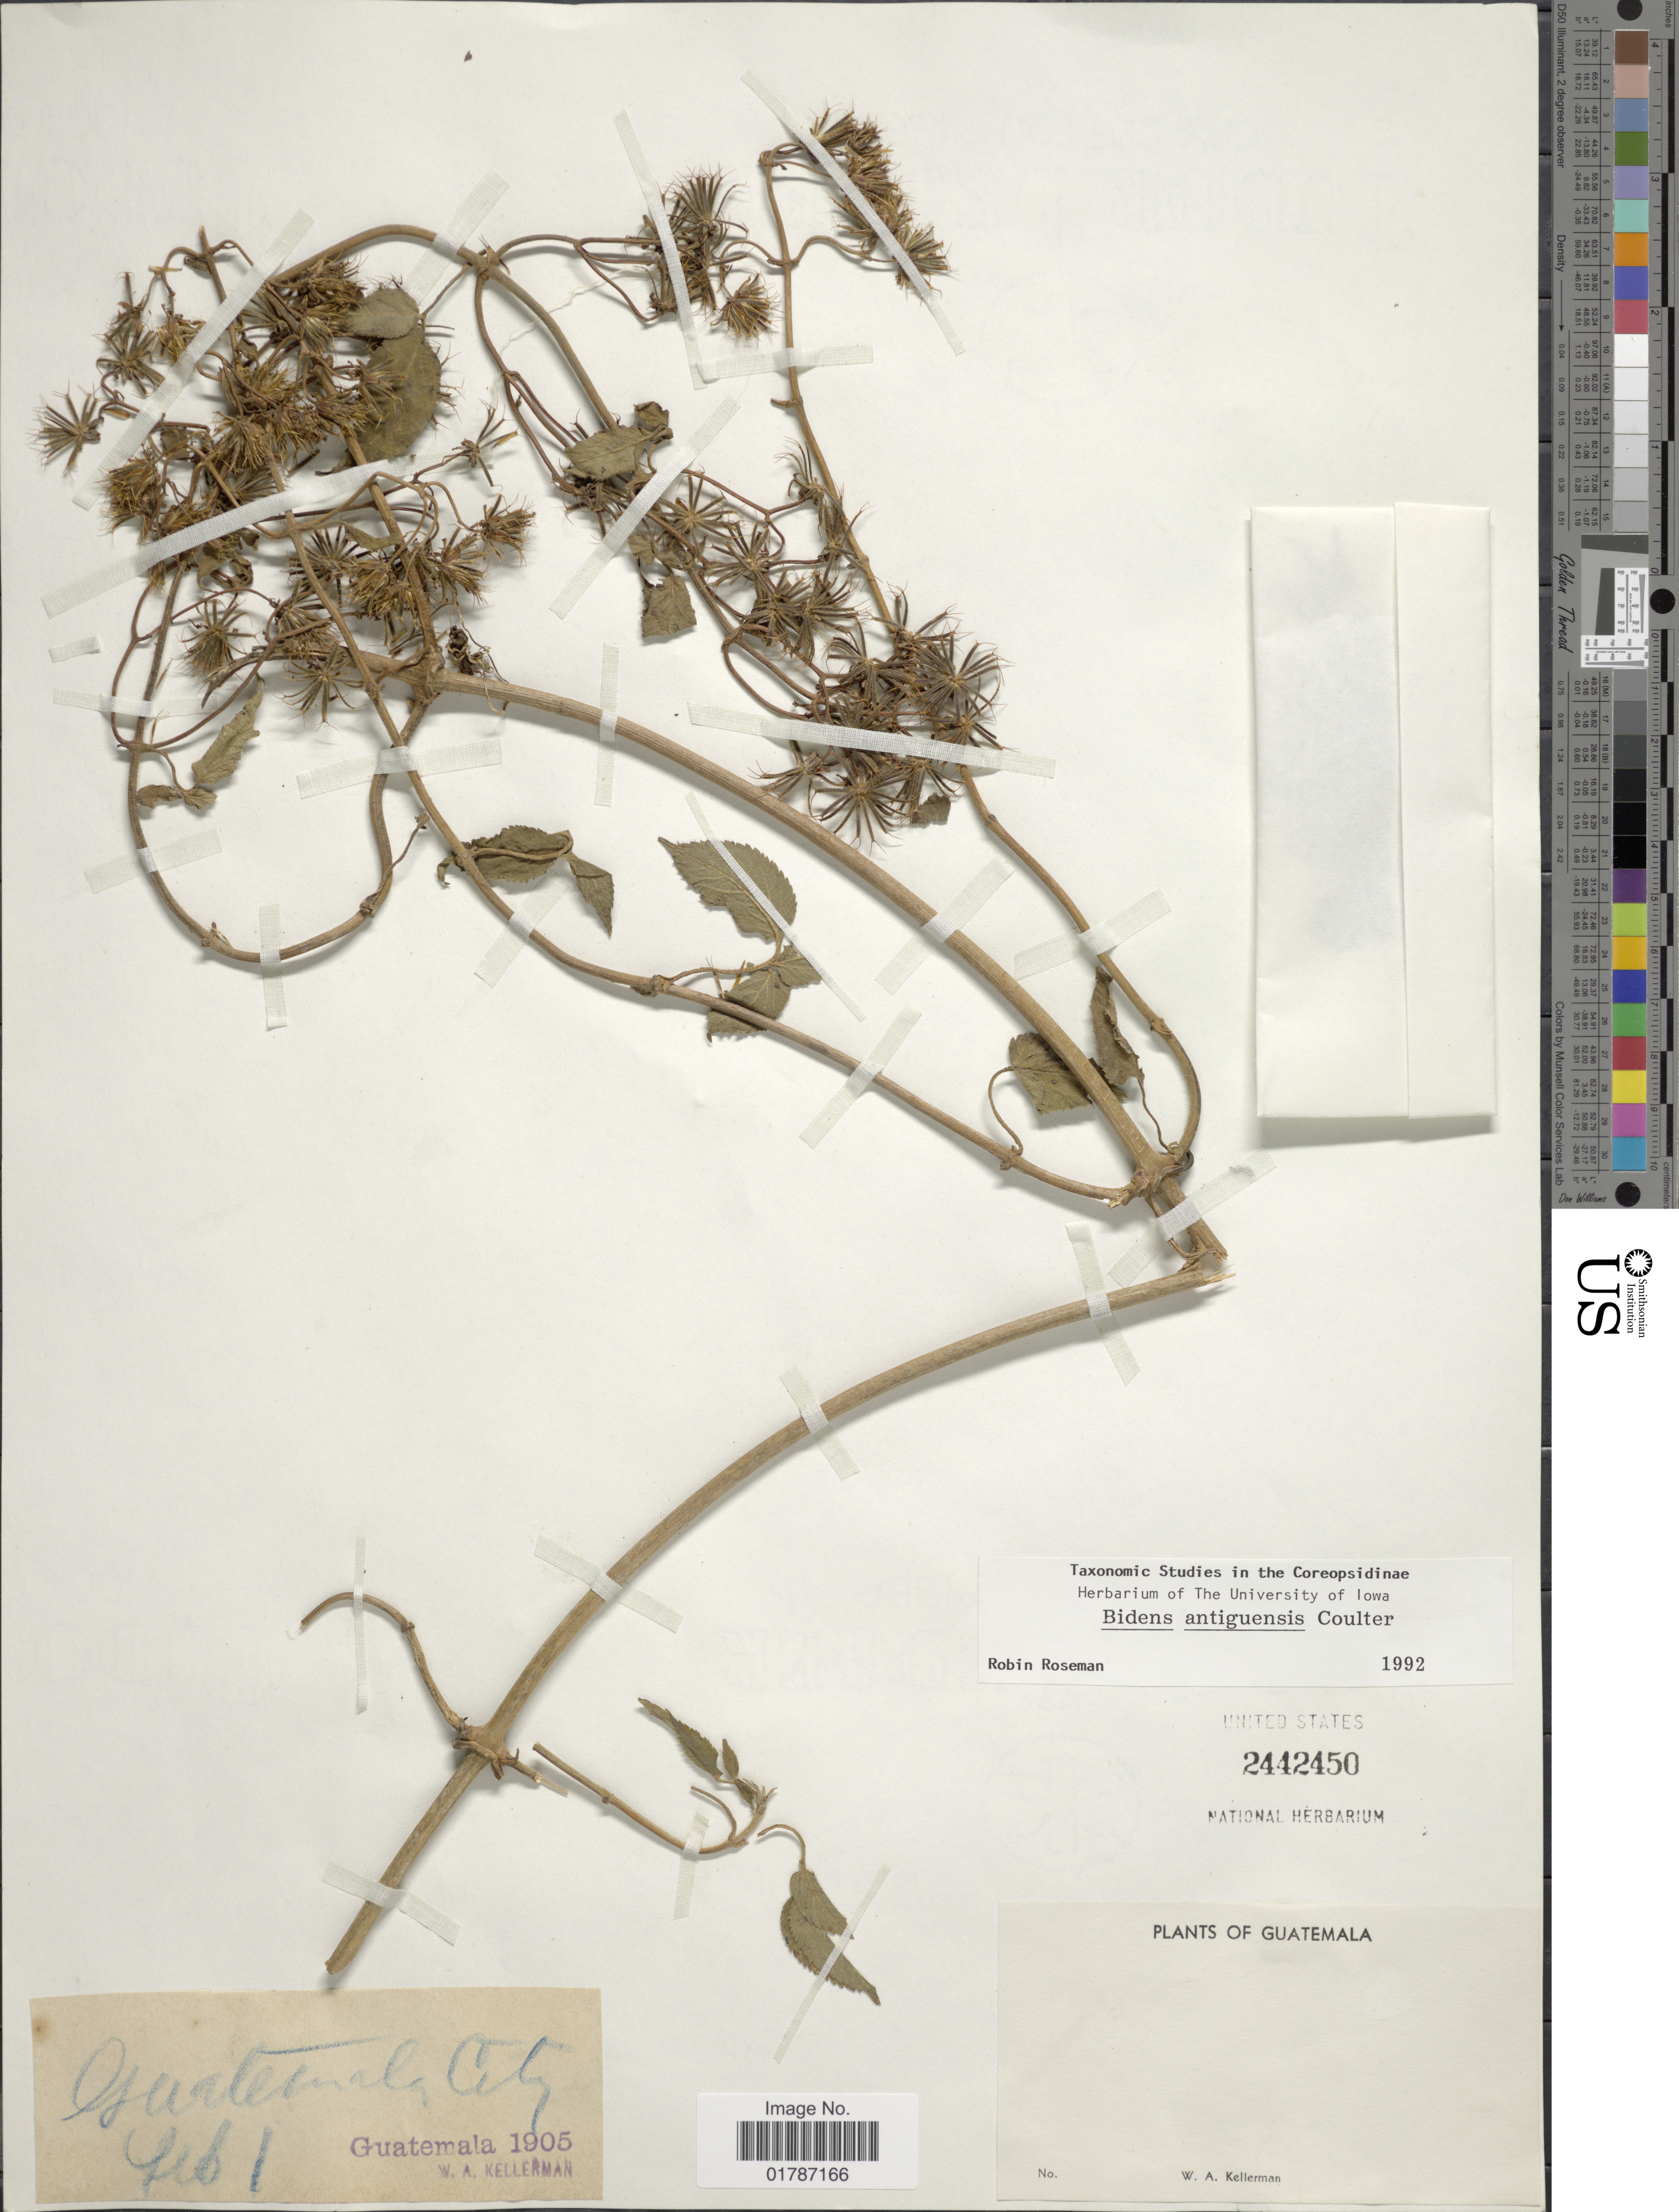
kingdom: Plantae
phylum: Tracheophyta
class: Magnoliopsida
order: Asterales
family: Asteraceae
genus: Bidens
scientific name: Bidens antiguensis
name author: J.M. Coult.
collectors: W. Kellerman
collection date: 1905-02-01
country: Guatemala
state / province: Guatemala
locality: Guatemala City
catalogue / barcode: US 2442450